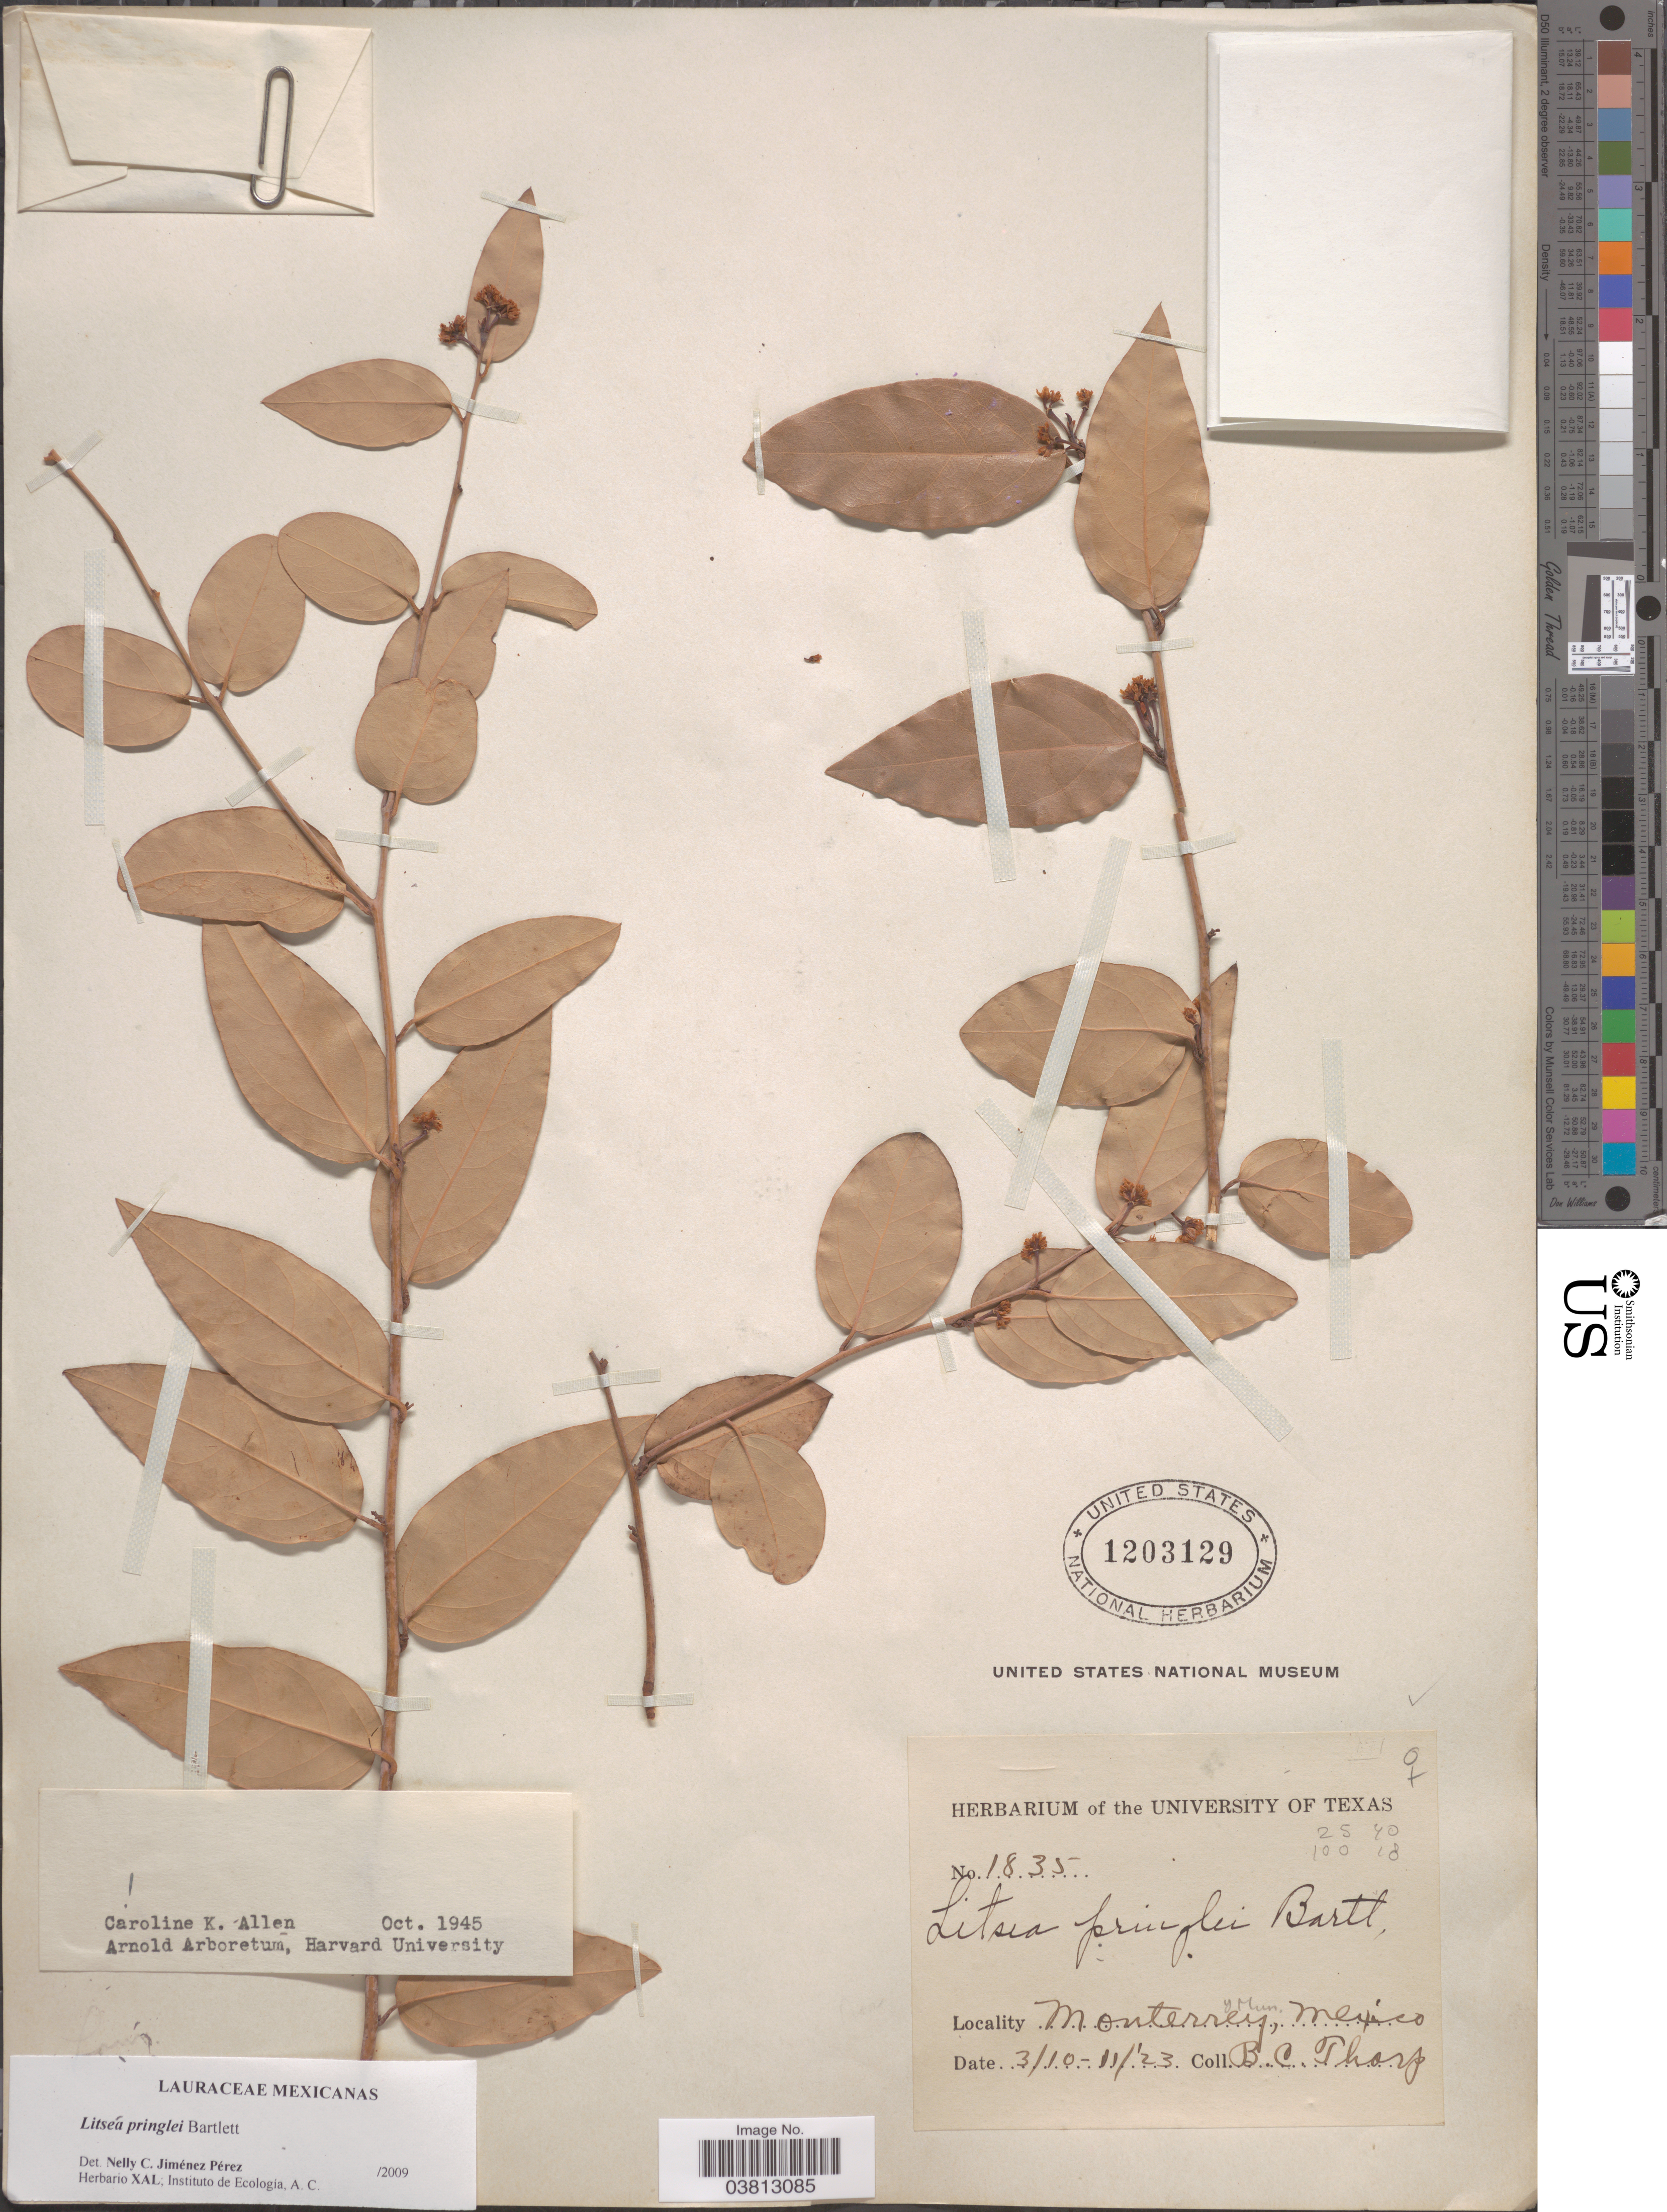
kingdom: Plantae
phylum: Tracheophyta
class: Magnoliopsida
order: Laurales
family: Lauraceae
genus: Litsea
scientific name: Litsea pringlei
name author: Bartlett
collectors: B. Thorp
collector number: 1835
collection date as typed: Transcribed d/m/y: 10/3/23 to 11/3/23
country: Mexico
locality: Monterrey y Mun.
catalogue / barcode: US 1203129